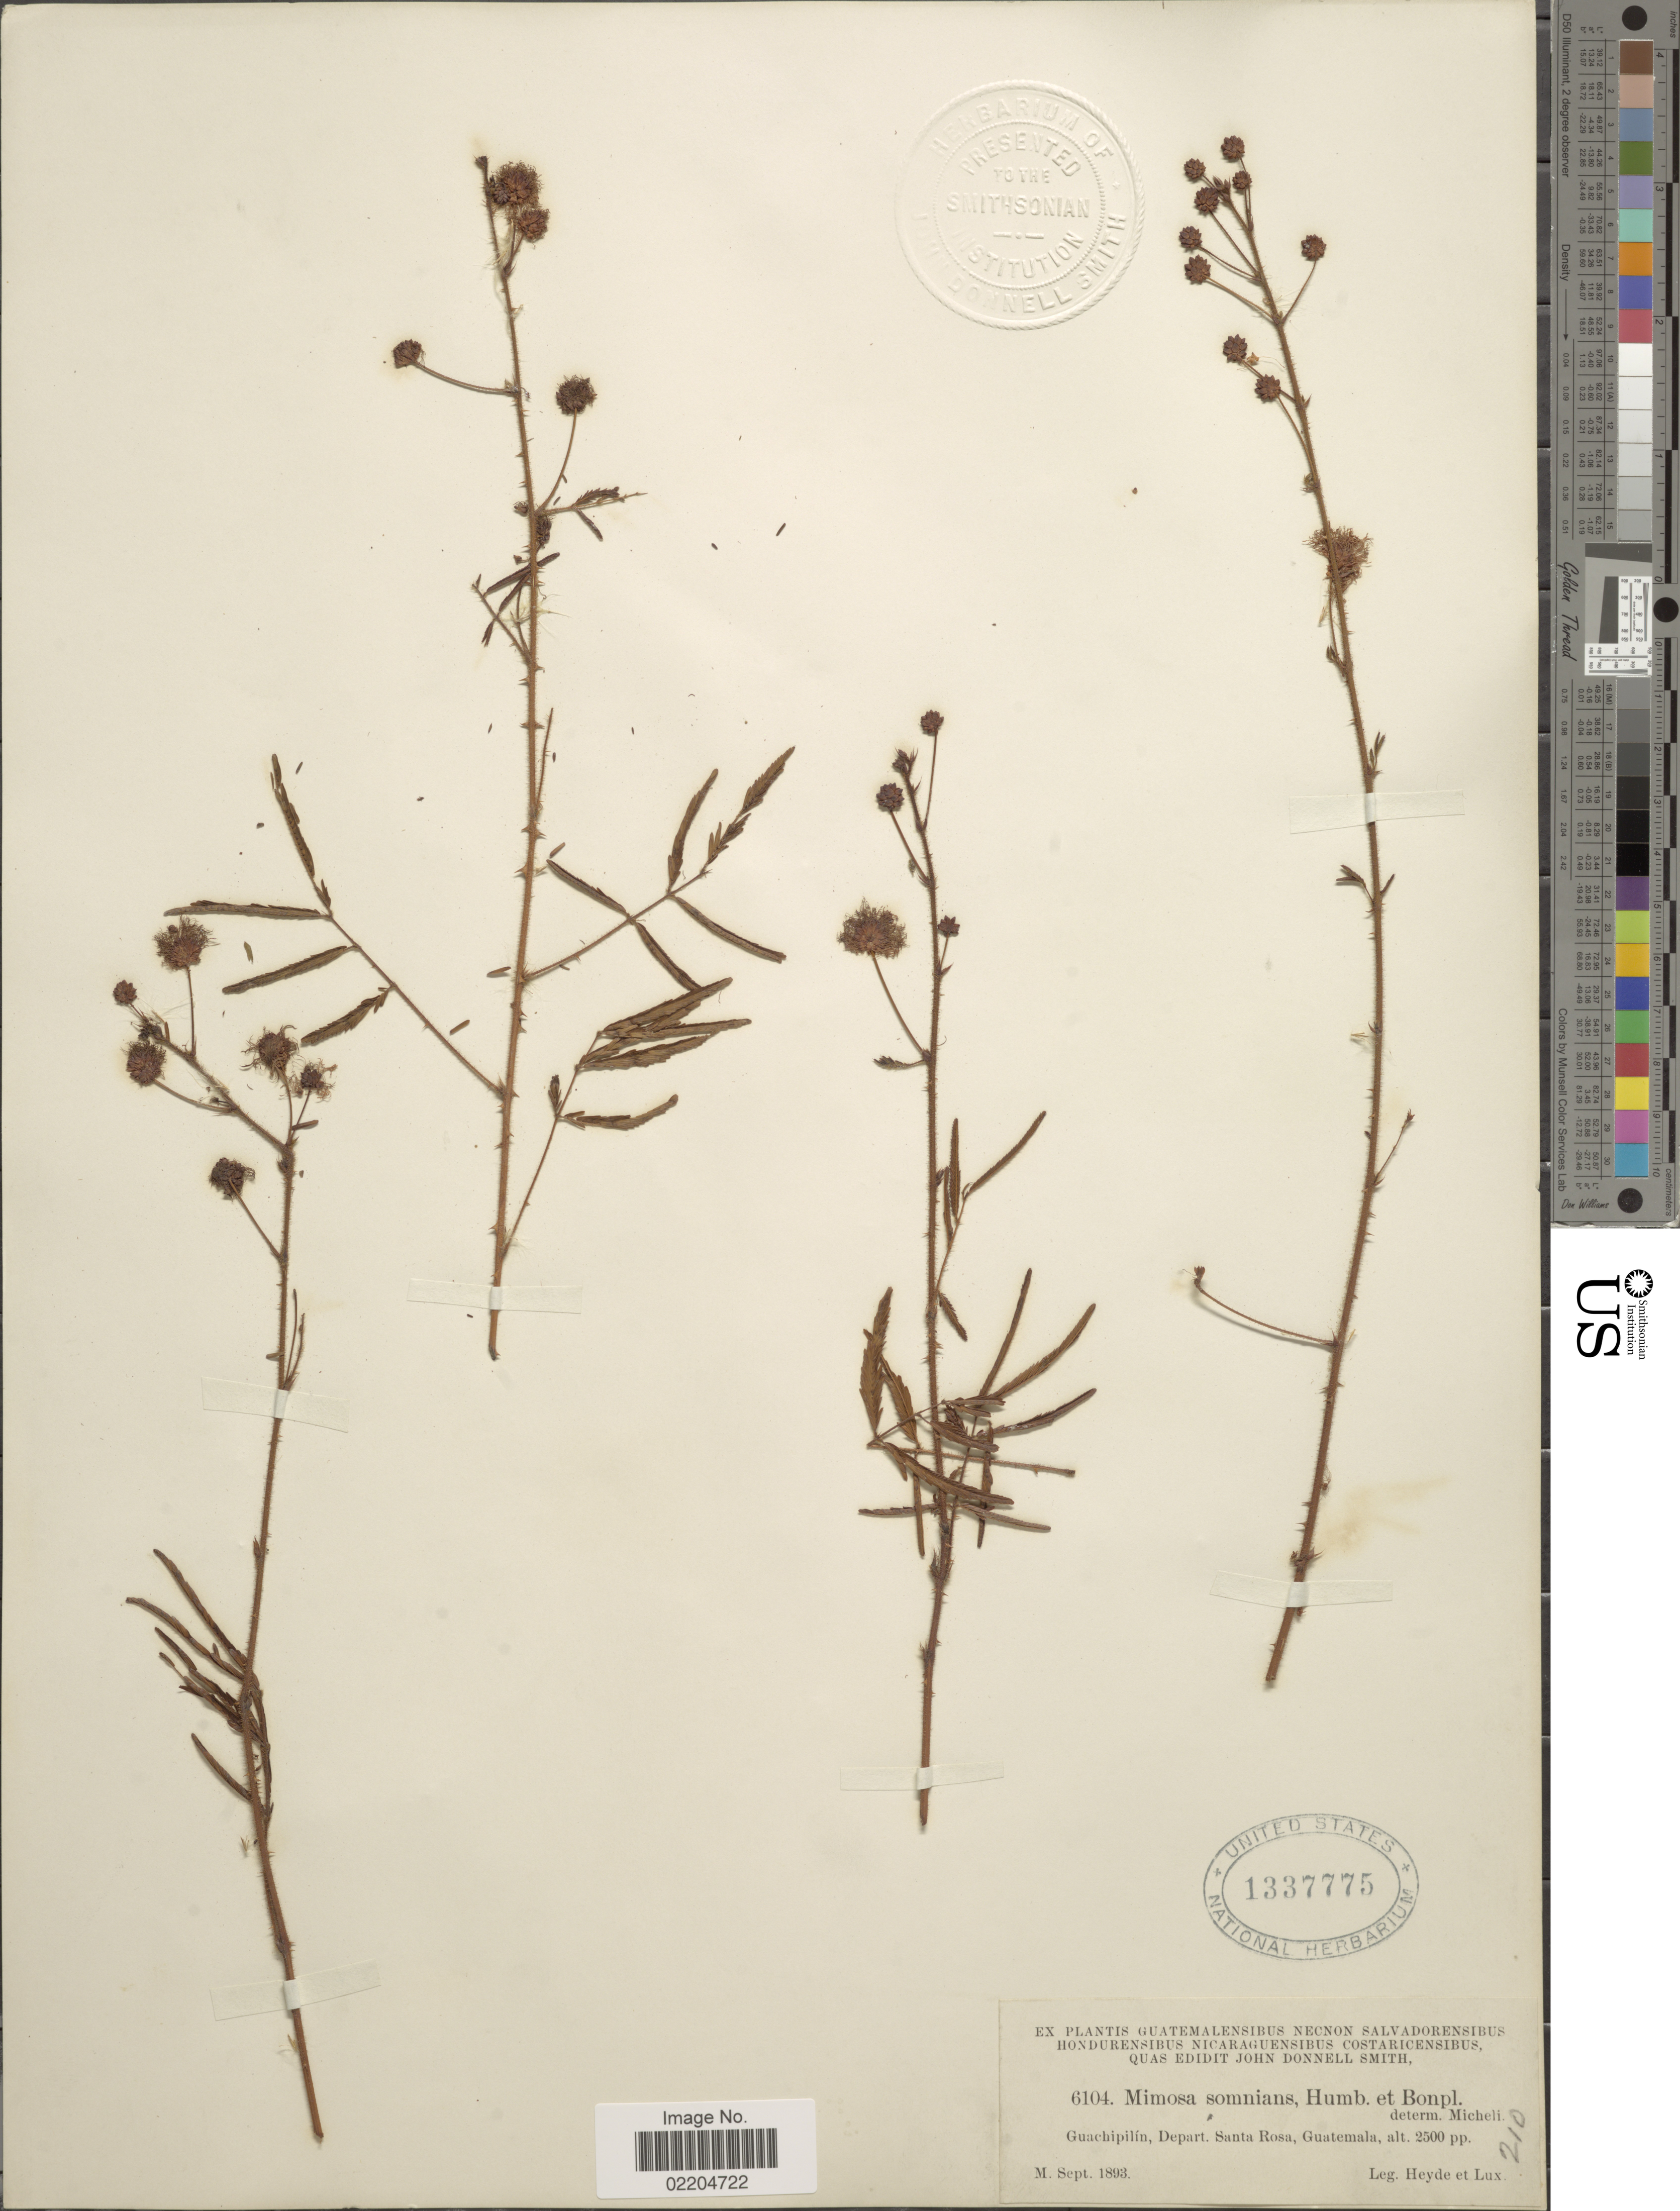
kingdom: Plantae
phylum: Tracheophyta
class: Magnoliopsida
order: Fabales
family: Fabaceae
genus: Mimosa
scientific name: Mimosa somnians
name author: Humb. & Bonpl. ex Willd.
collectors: Heyde & Lux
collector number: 6104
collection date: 1893-09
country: Guatemala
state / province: Santa Rosa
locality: Guachipilin, Depart. Santa Rosa, Guatemala.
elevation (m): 762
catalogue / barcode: US 133777